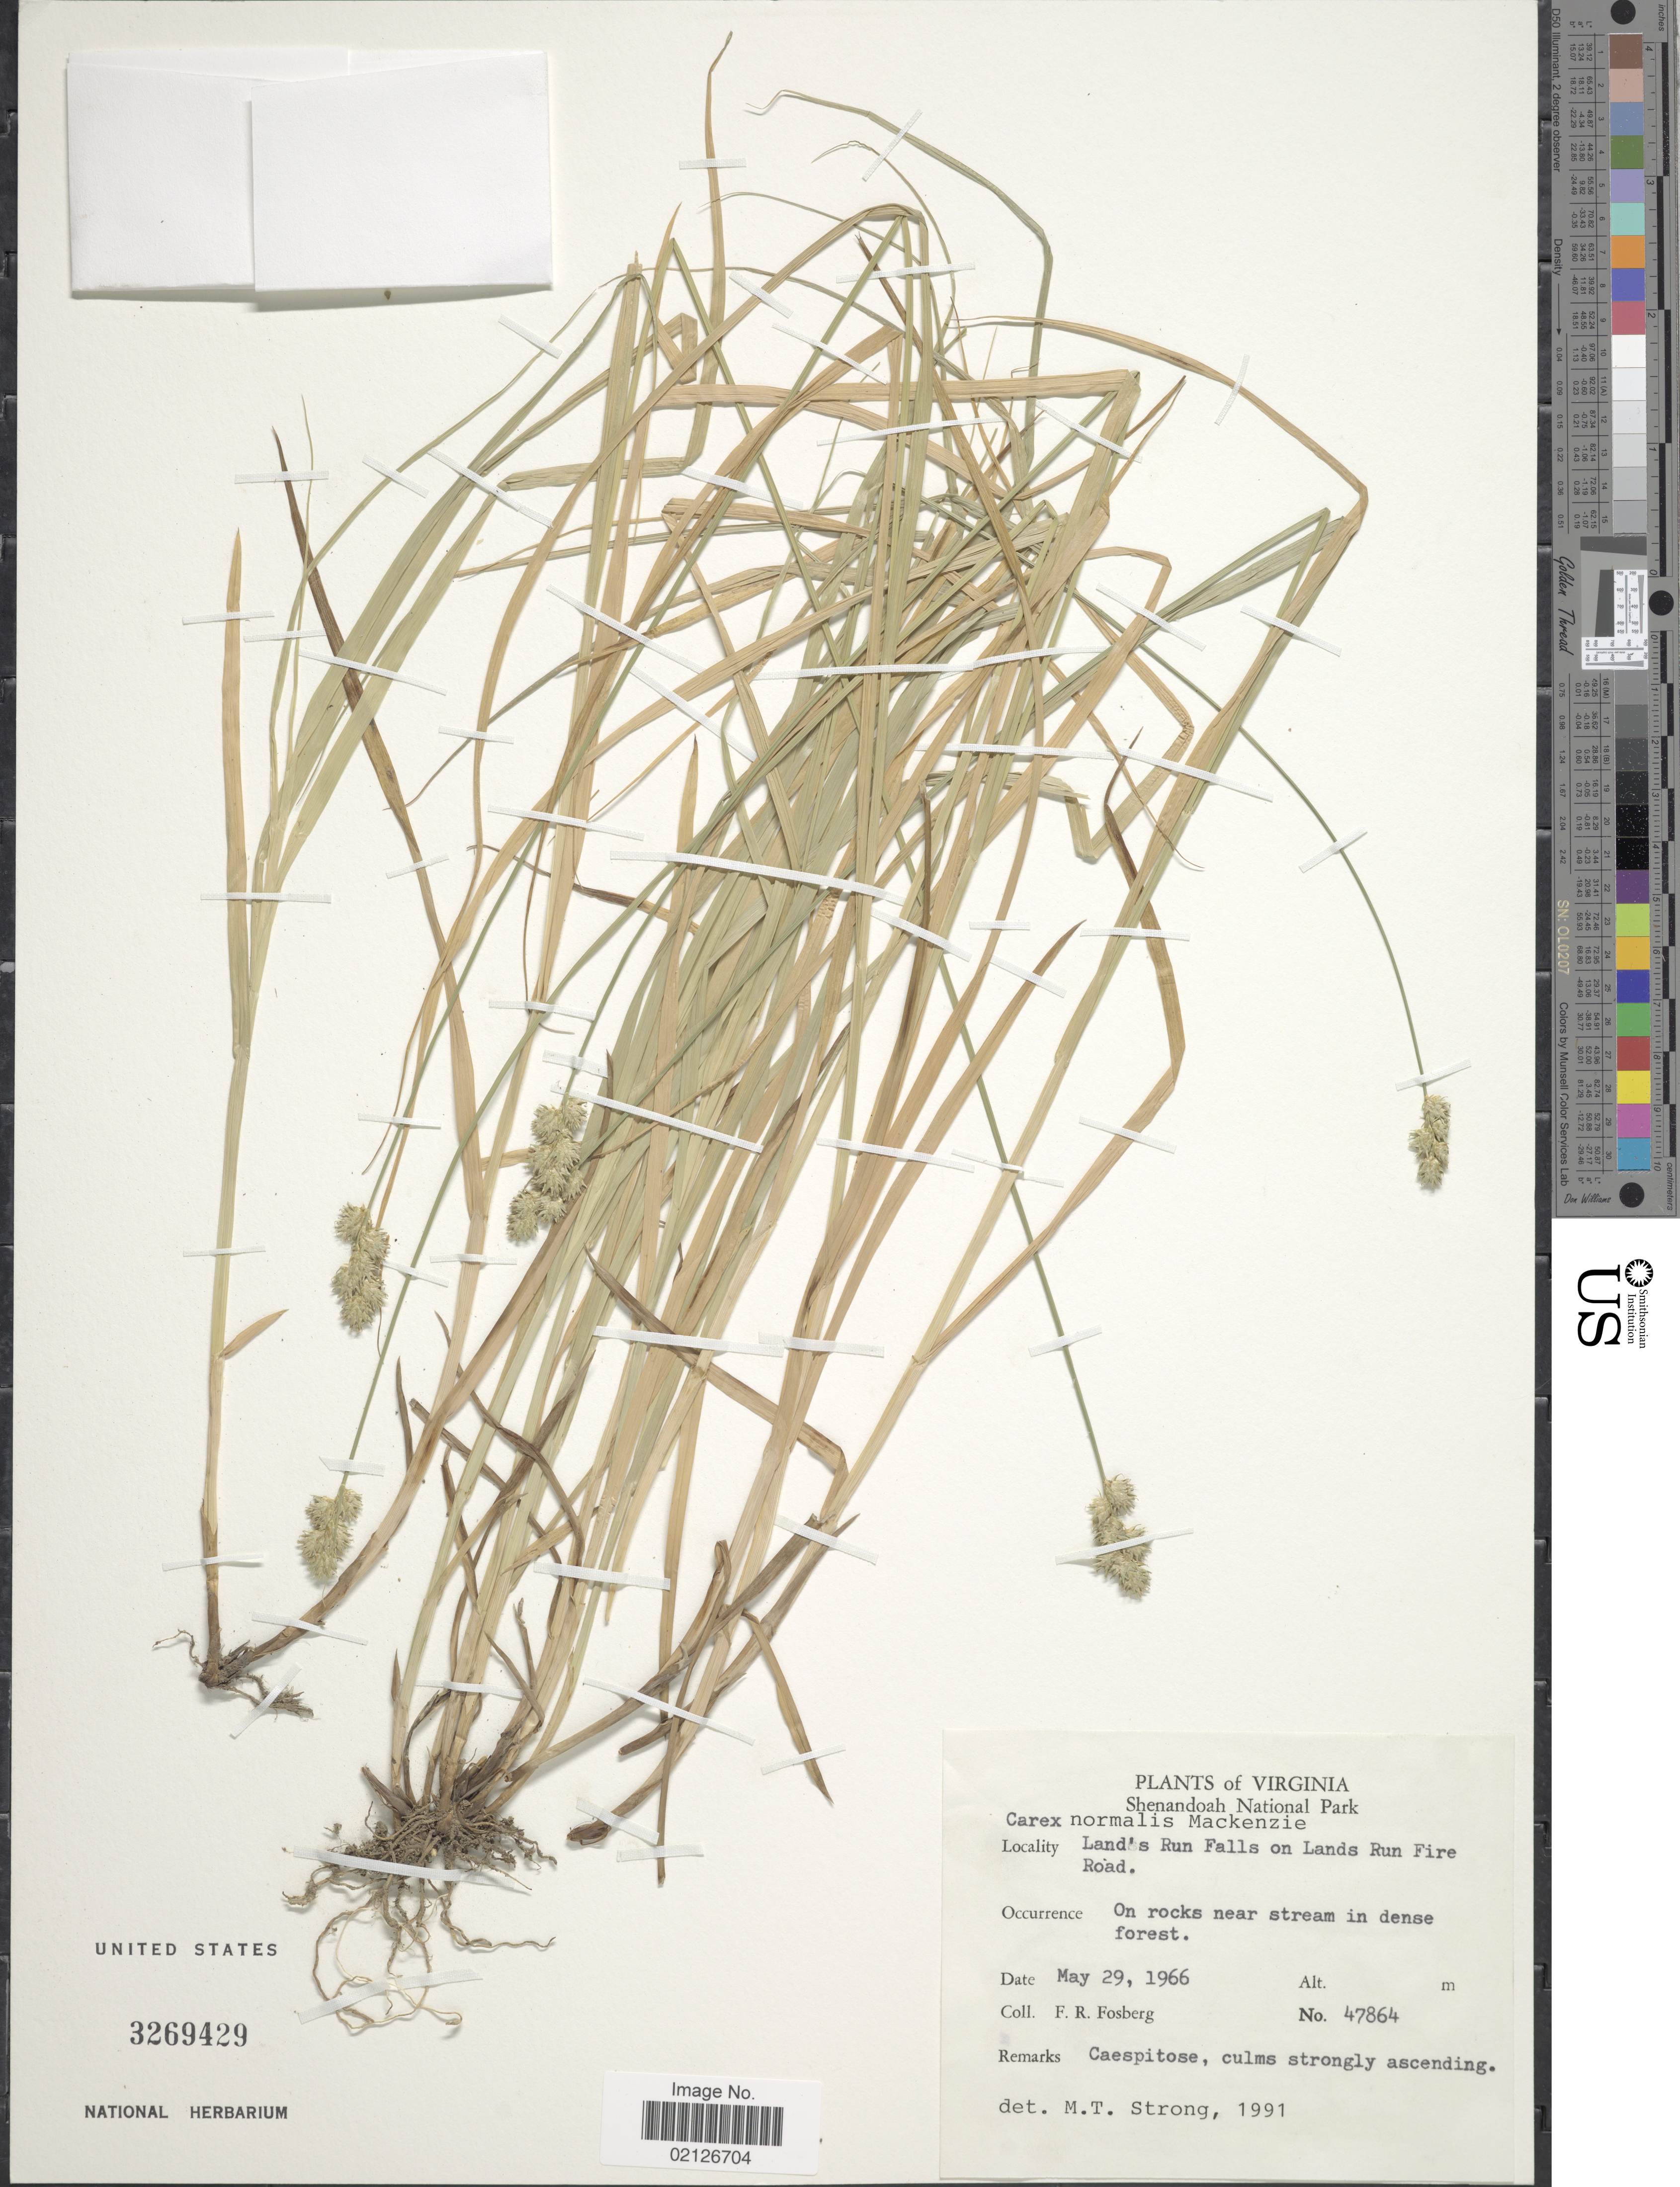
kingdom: Plantae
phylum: Tracheophyta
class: Liliopsida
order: Poales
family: Cyperaceae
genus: Carex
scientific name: Carex normalis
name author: Mack.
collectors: F. R. Fosberg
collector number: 47864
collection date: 1966-05-29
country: United States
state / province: Virginia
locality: Shenandoah National Park, Land's Run Falls on Lands Run Fire Road, on rocks near stream in dense forest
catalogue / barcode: US 3269429